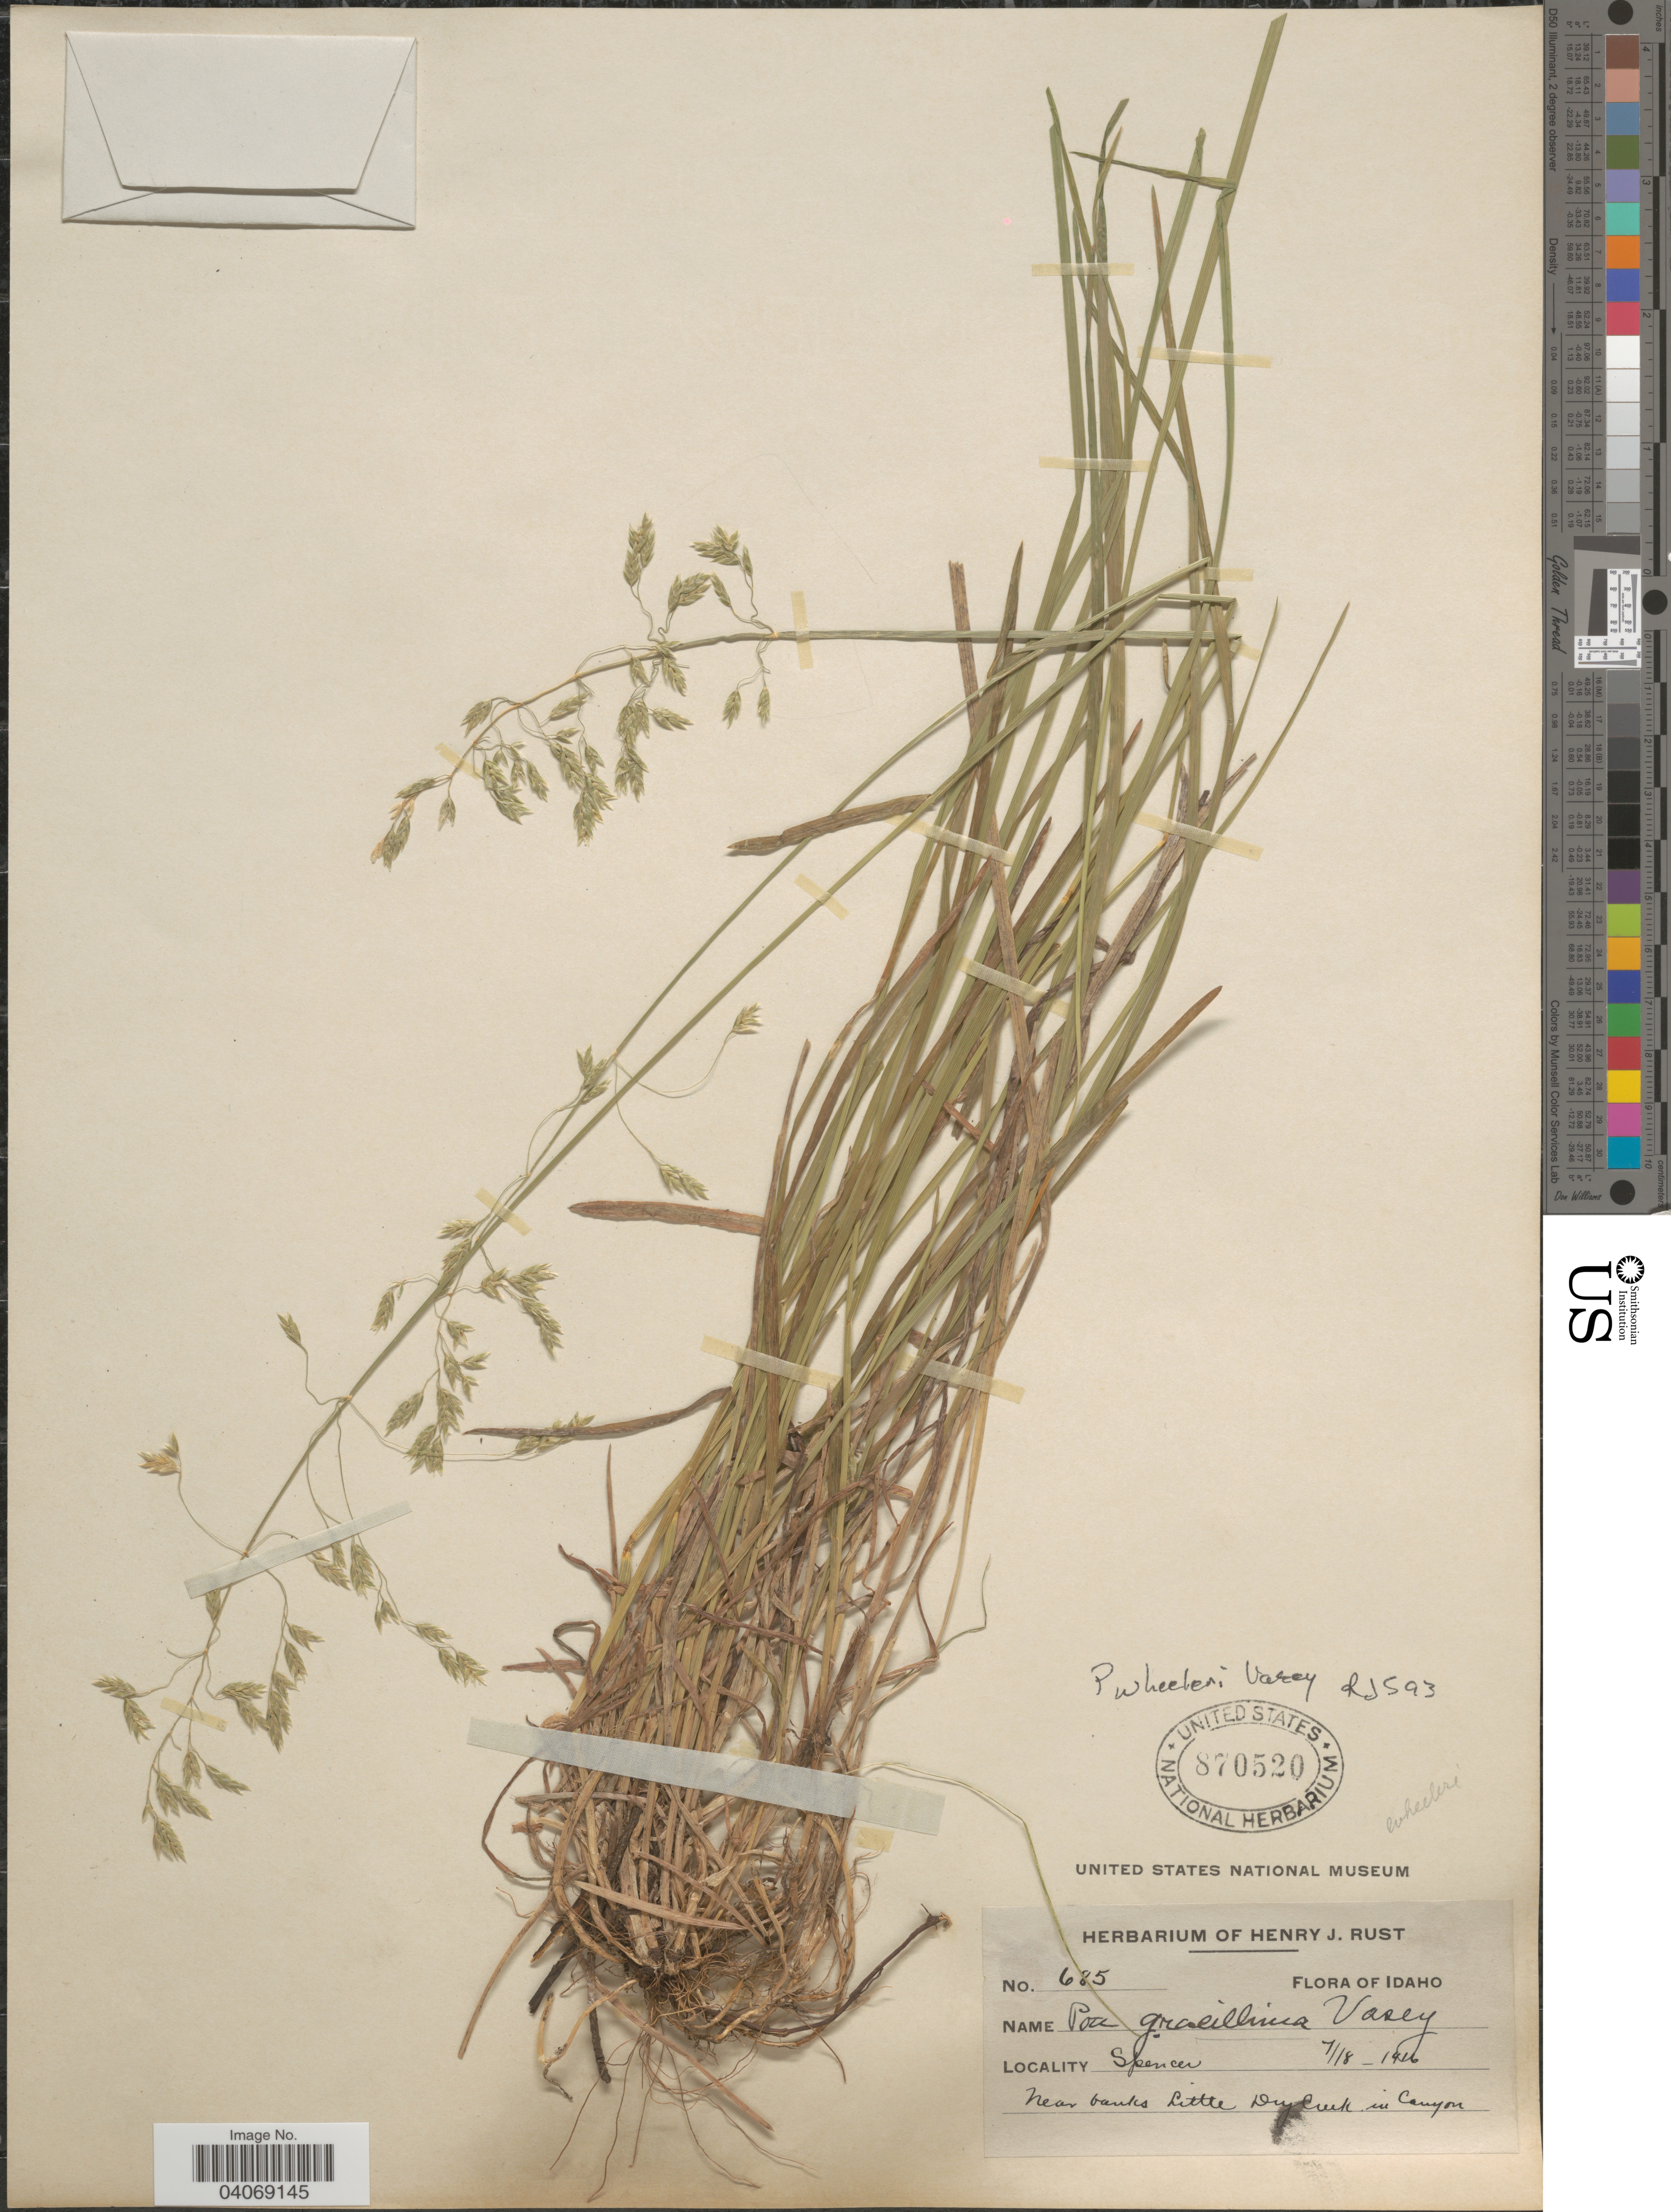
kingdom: Plantae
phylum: Tracheophyta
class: Liliopsida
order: Poales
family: Poaceae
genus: Poa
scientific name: Poa wheeleri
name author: Vasey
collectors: H. J. Rust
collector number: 685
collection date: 1916-07-18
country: United States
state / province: Idaho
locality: Spencer. Near banks Little Dry Creek in Canyon.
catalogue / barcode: US 870520